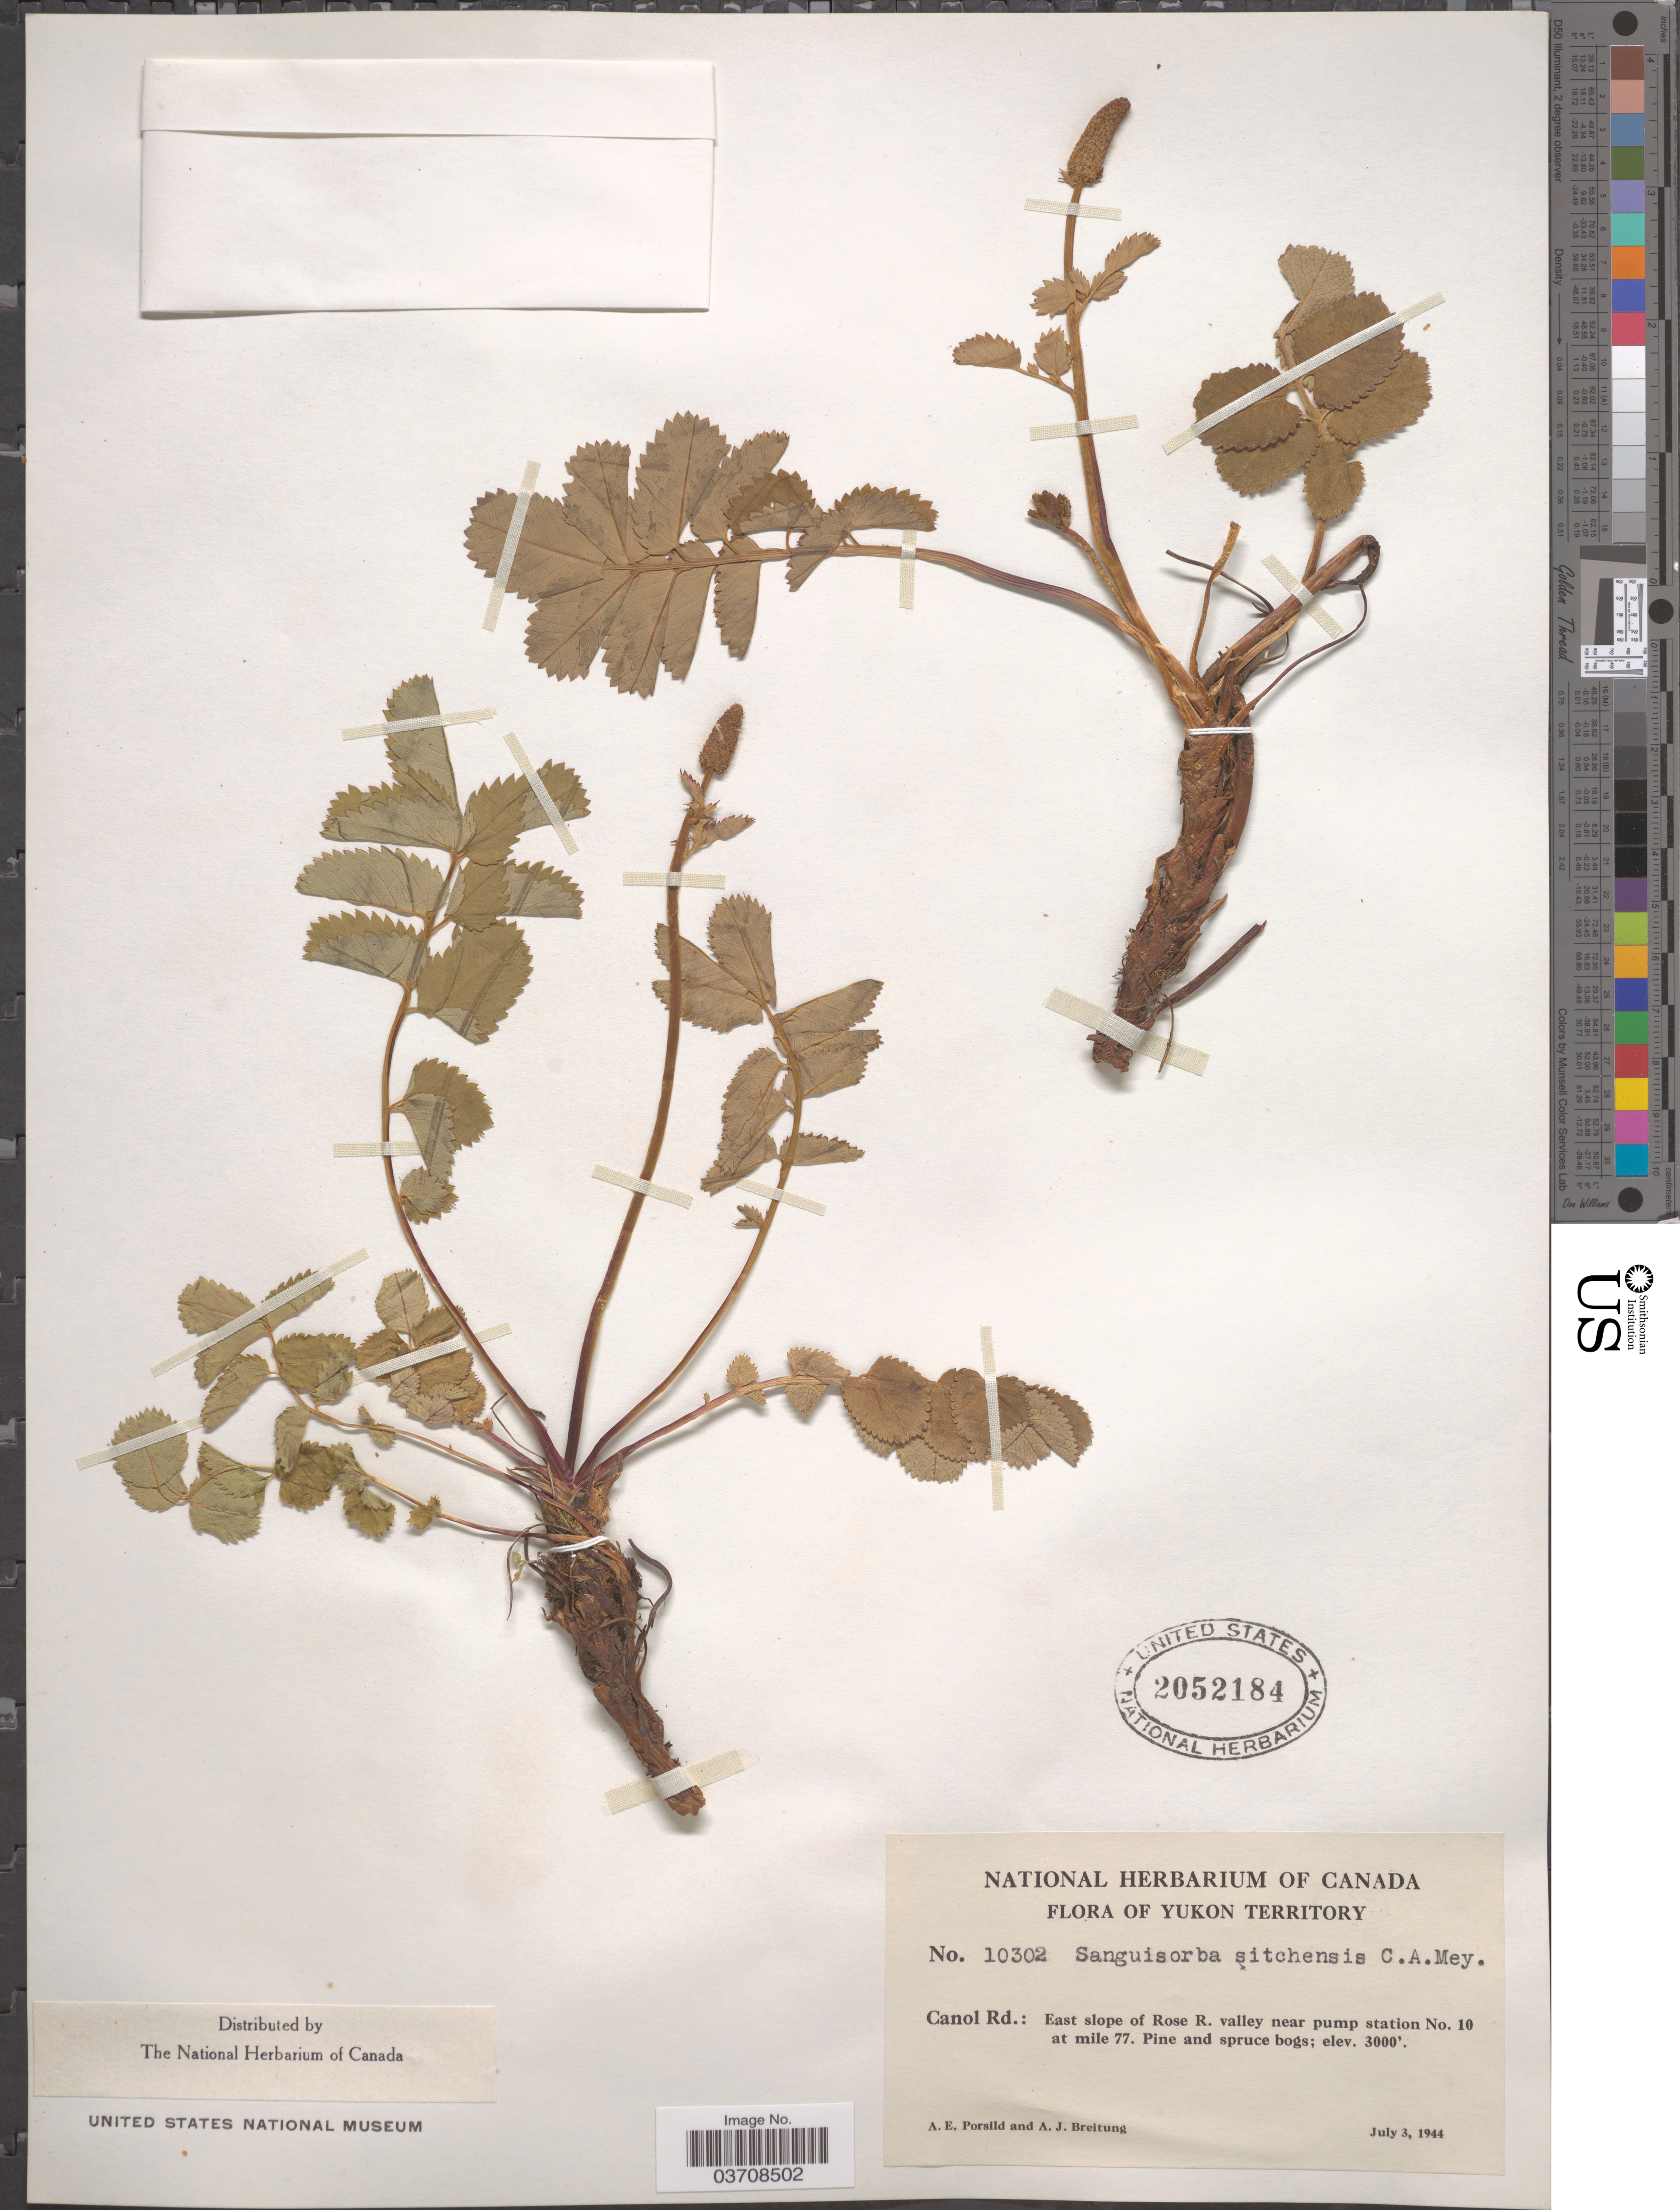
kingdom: Plantae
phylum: Tracheophyta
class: Magnoliopsida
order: Rosales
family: Rosaceae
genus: Sanguisorba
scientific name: Sanguisorba stipulata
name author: Raf.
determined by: Strong, Mark T., (BOT), Smithsonian Institution - National Museum of Natural History (UNITED STATES)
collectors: A. E. Porsild & A. Breitung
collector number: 10302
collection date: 1944-07-03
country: Canada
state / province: Yukon Territory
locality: Canol Rd.: East slope of Rose R. valley near pump station No. 10 at mile 77. Pine and spruce bogs.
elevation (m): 914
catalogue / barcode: US 2052184